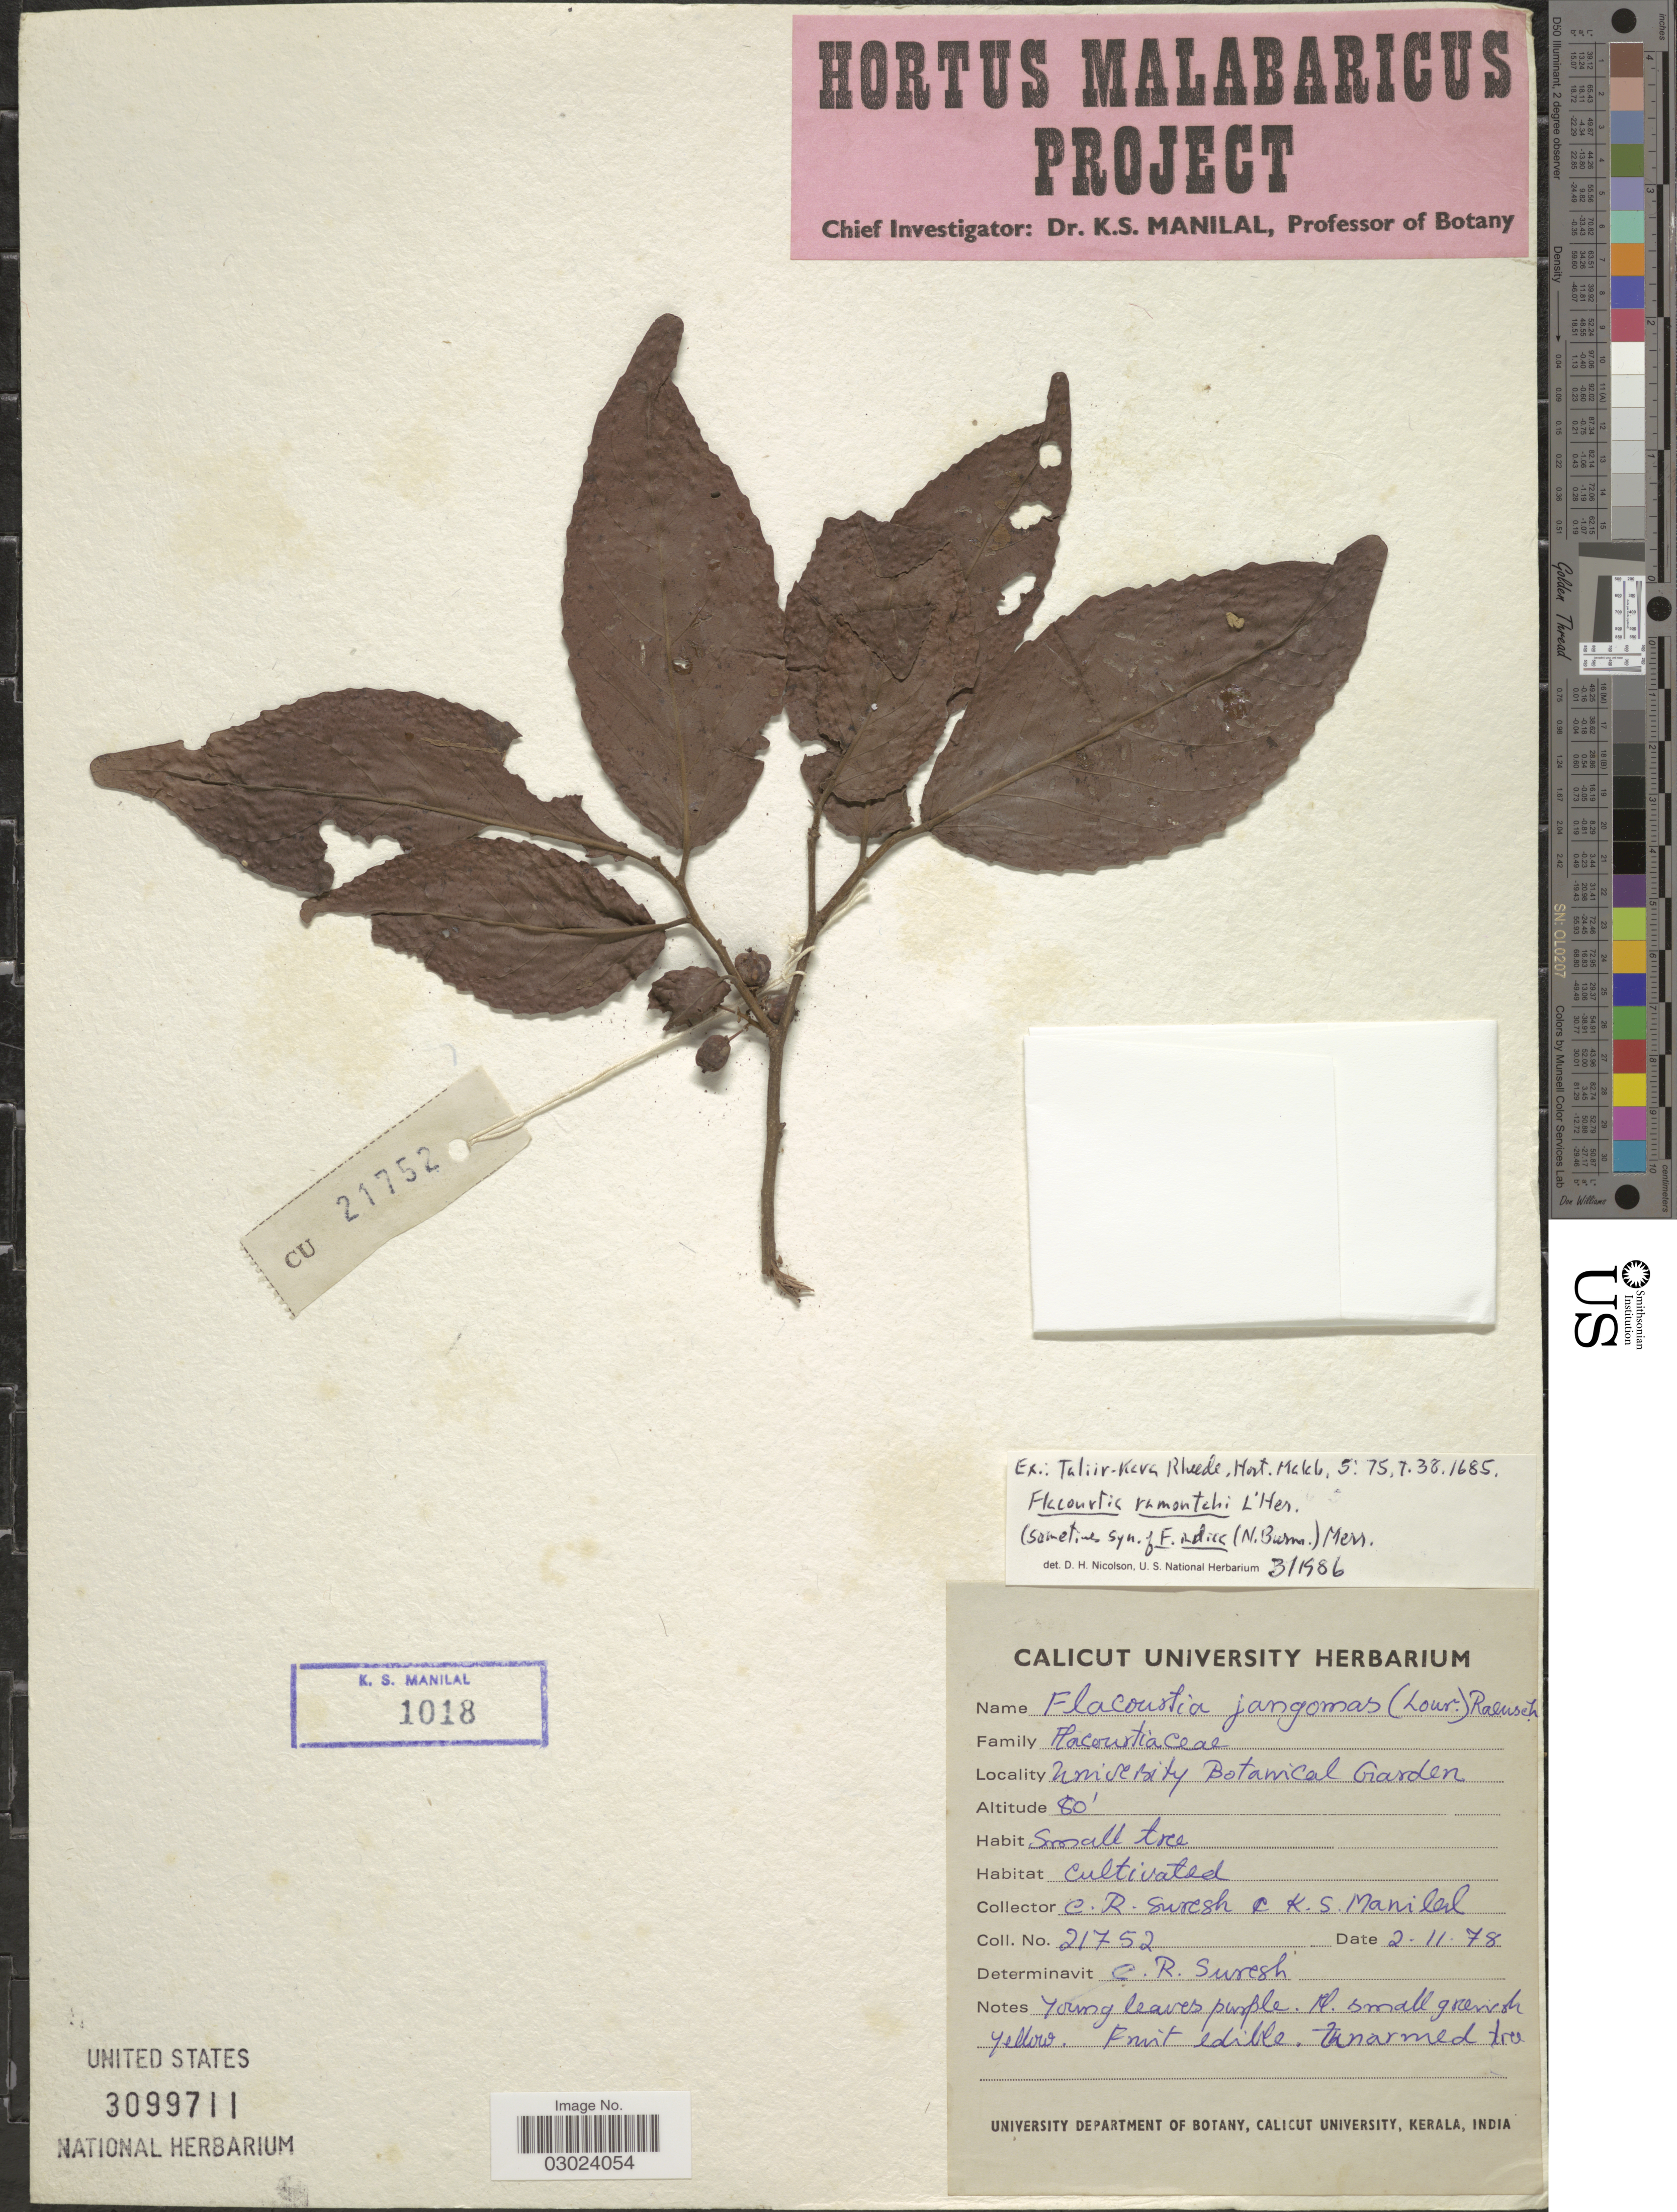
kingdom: Plantae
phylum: Tracheophyta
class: Magnoliopsida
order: Malpighiales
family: Salicaceae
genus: Flacourtia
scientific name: Flacourtia ramontchi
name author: L'Hér.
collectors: C. Suresh & K. Manilal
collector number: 21752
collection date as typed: Transcribed d/m/y: 2/11/78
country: India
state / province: Kerala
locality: University Botanical Garden.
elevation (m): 24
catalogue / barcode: US 3099711